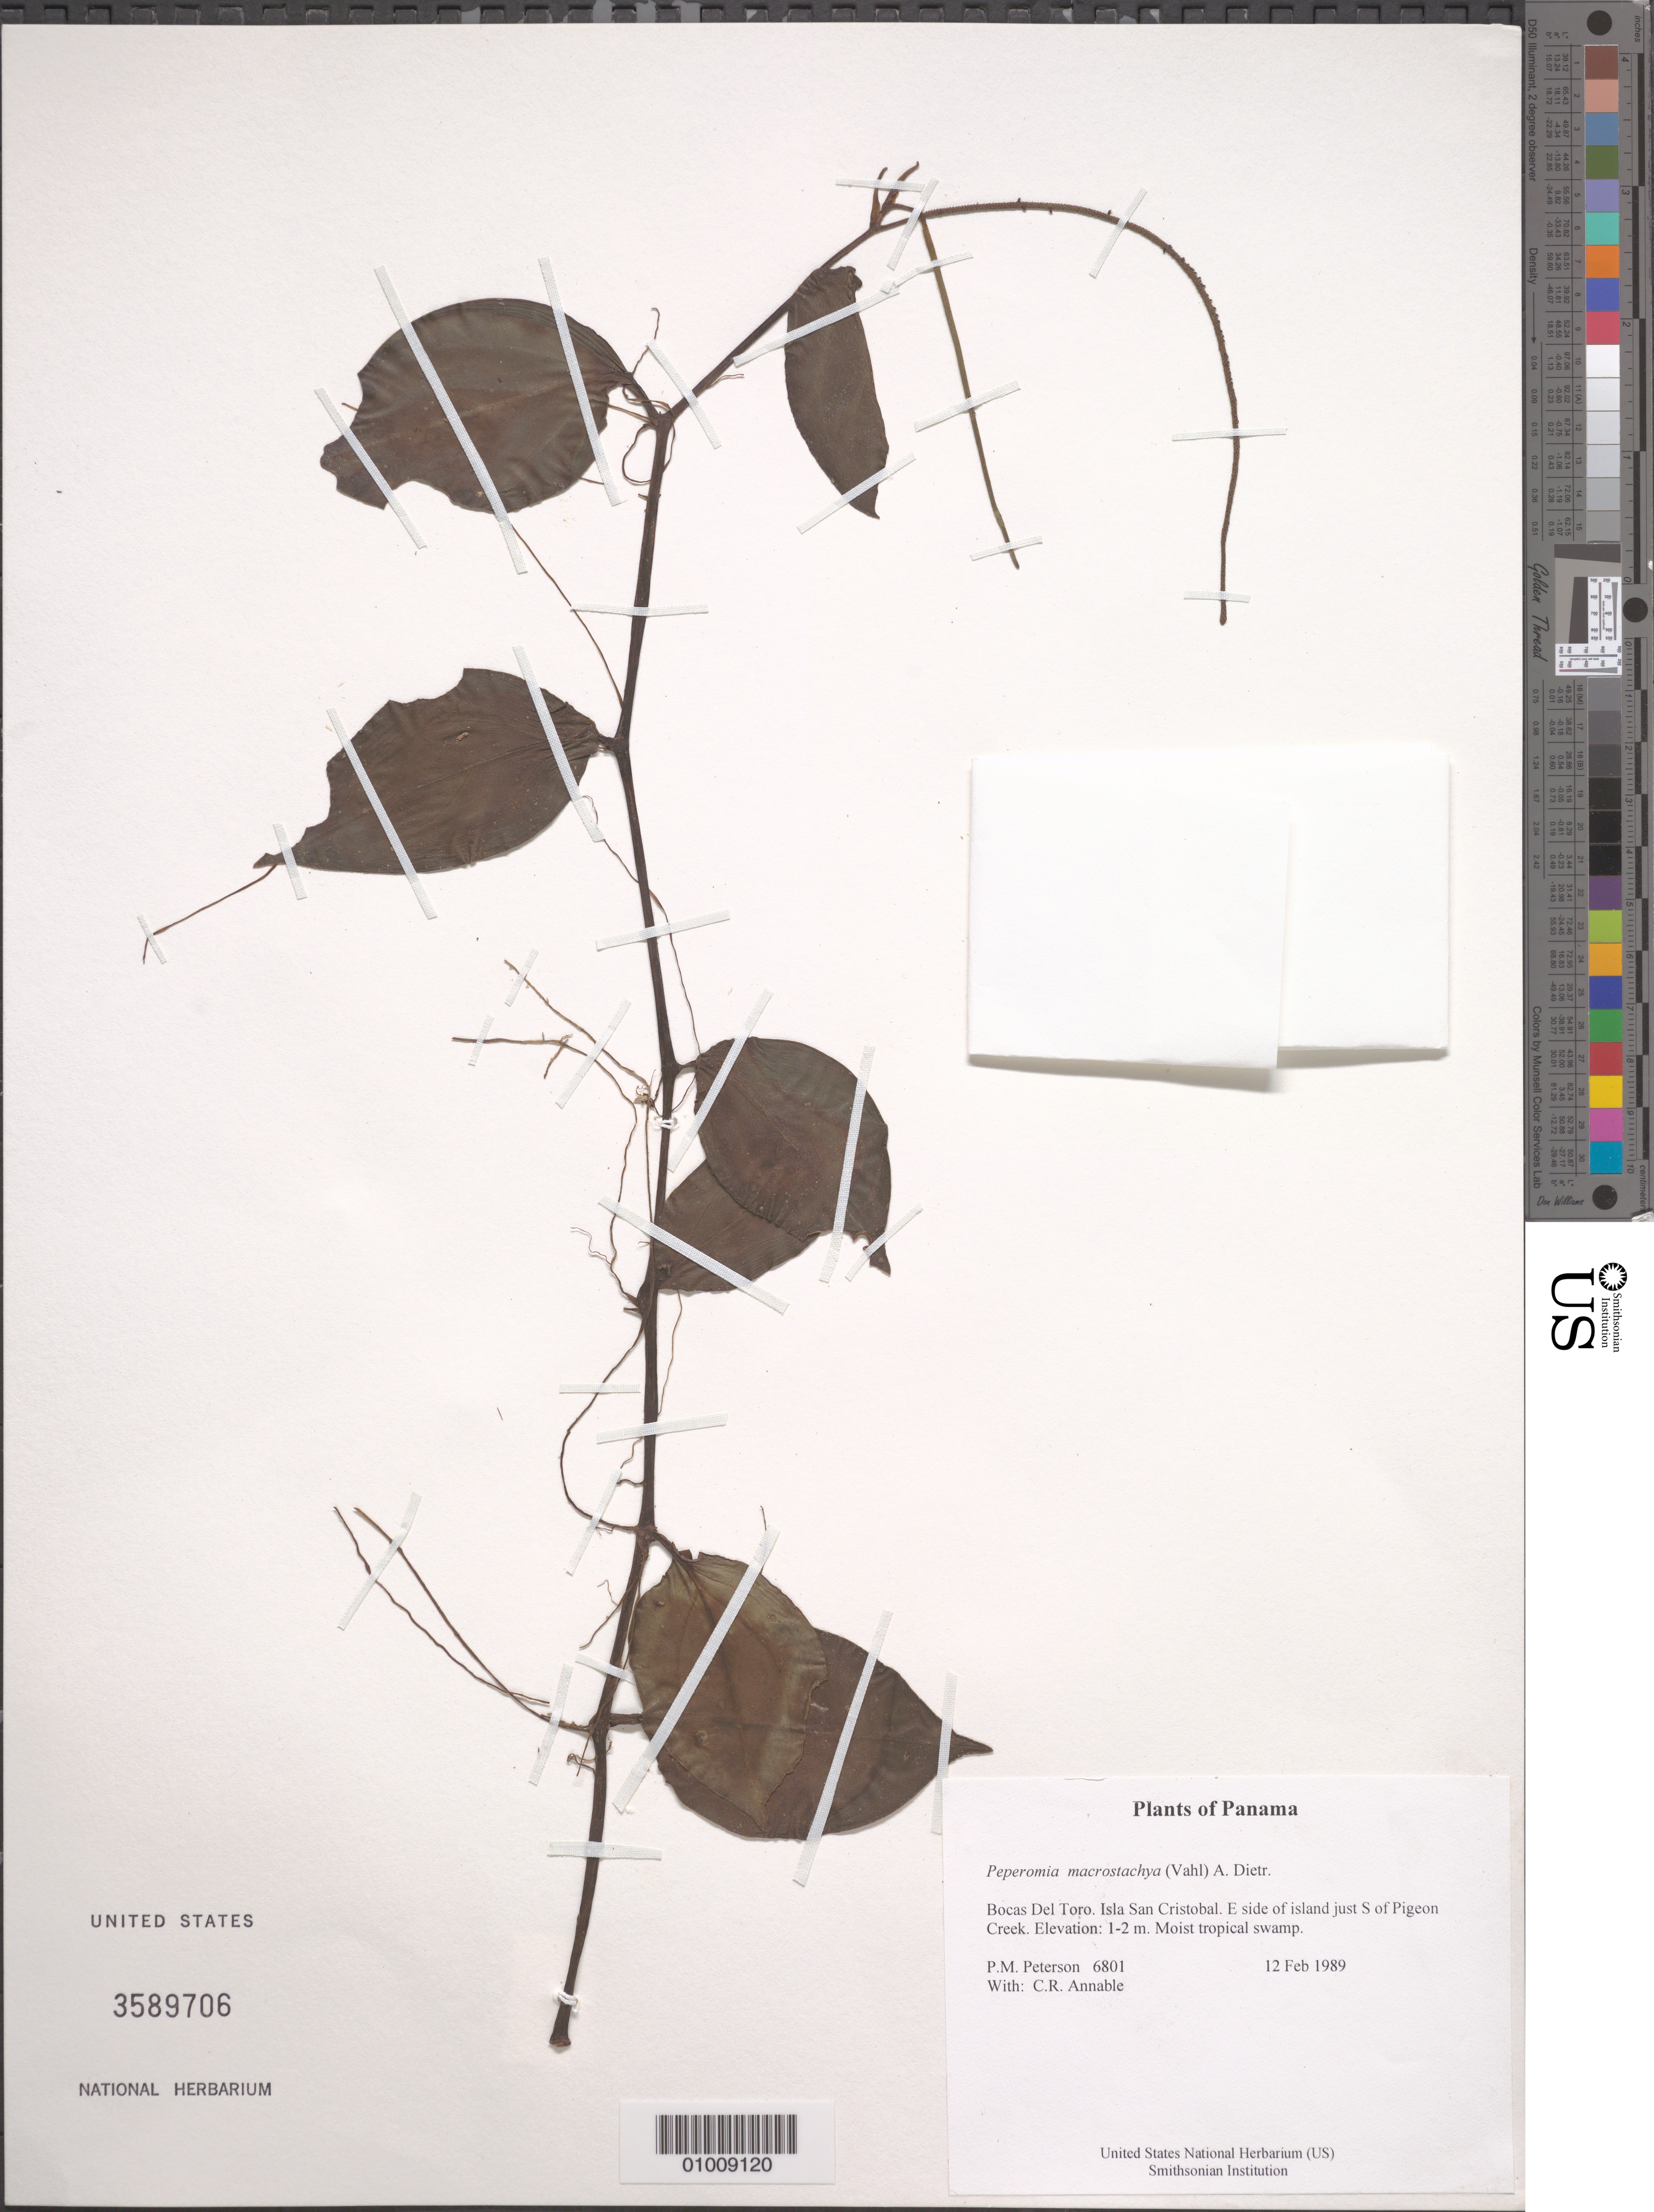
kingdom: Plantae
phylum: Tracheophyta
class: Magnoliopsida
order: Piperales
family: Piperaceae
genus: Peperomia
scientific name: Peperomia portobellensis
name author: Beurl.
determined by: Jiménez, José Estaban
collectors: P. M. Peterson & C. R. Annable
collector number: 06801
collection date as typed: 12 Feb 1989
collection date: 1989-02-12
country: Panama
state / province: Bocas del Toro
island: San Cristobal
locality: E side of island just S of Pigeon Creek.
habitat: Moist tropical swamp.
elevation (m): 1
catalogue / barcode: US 3589706